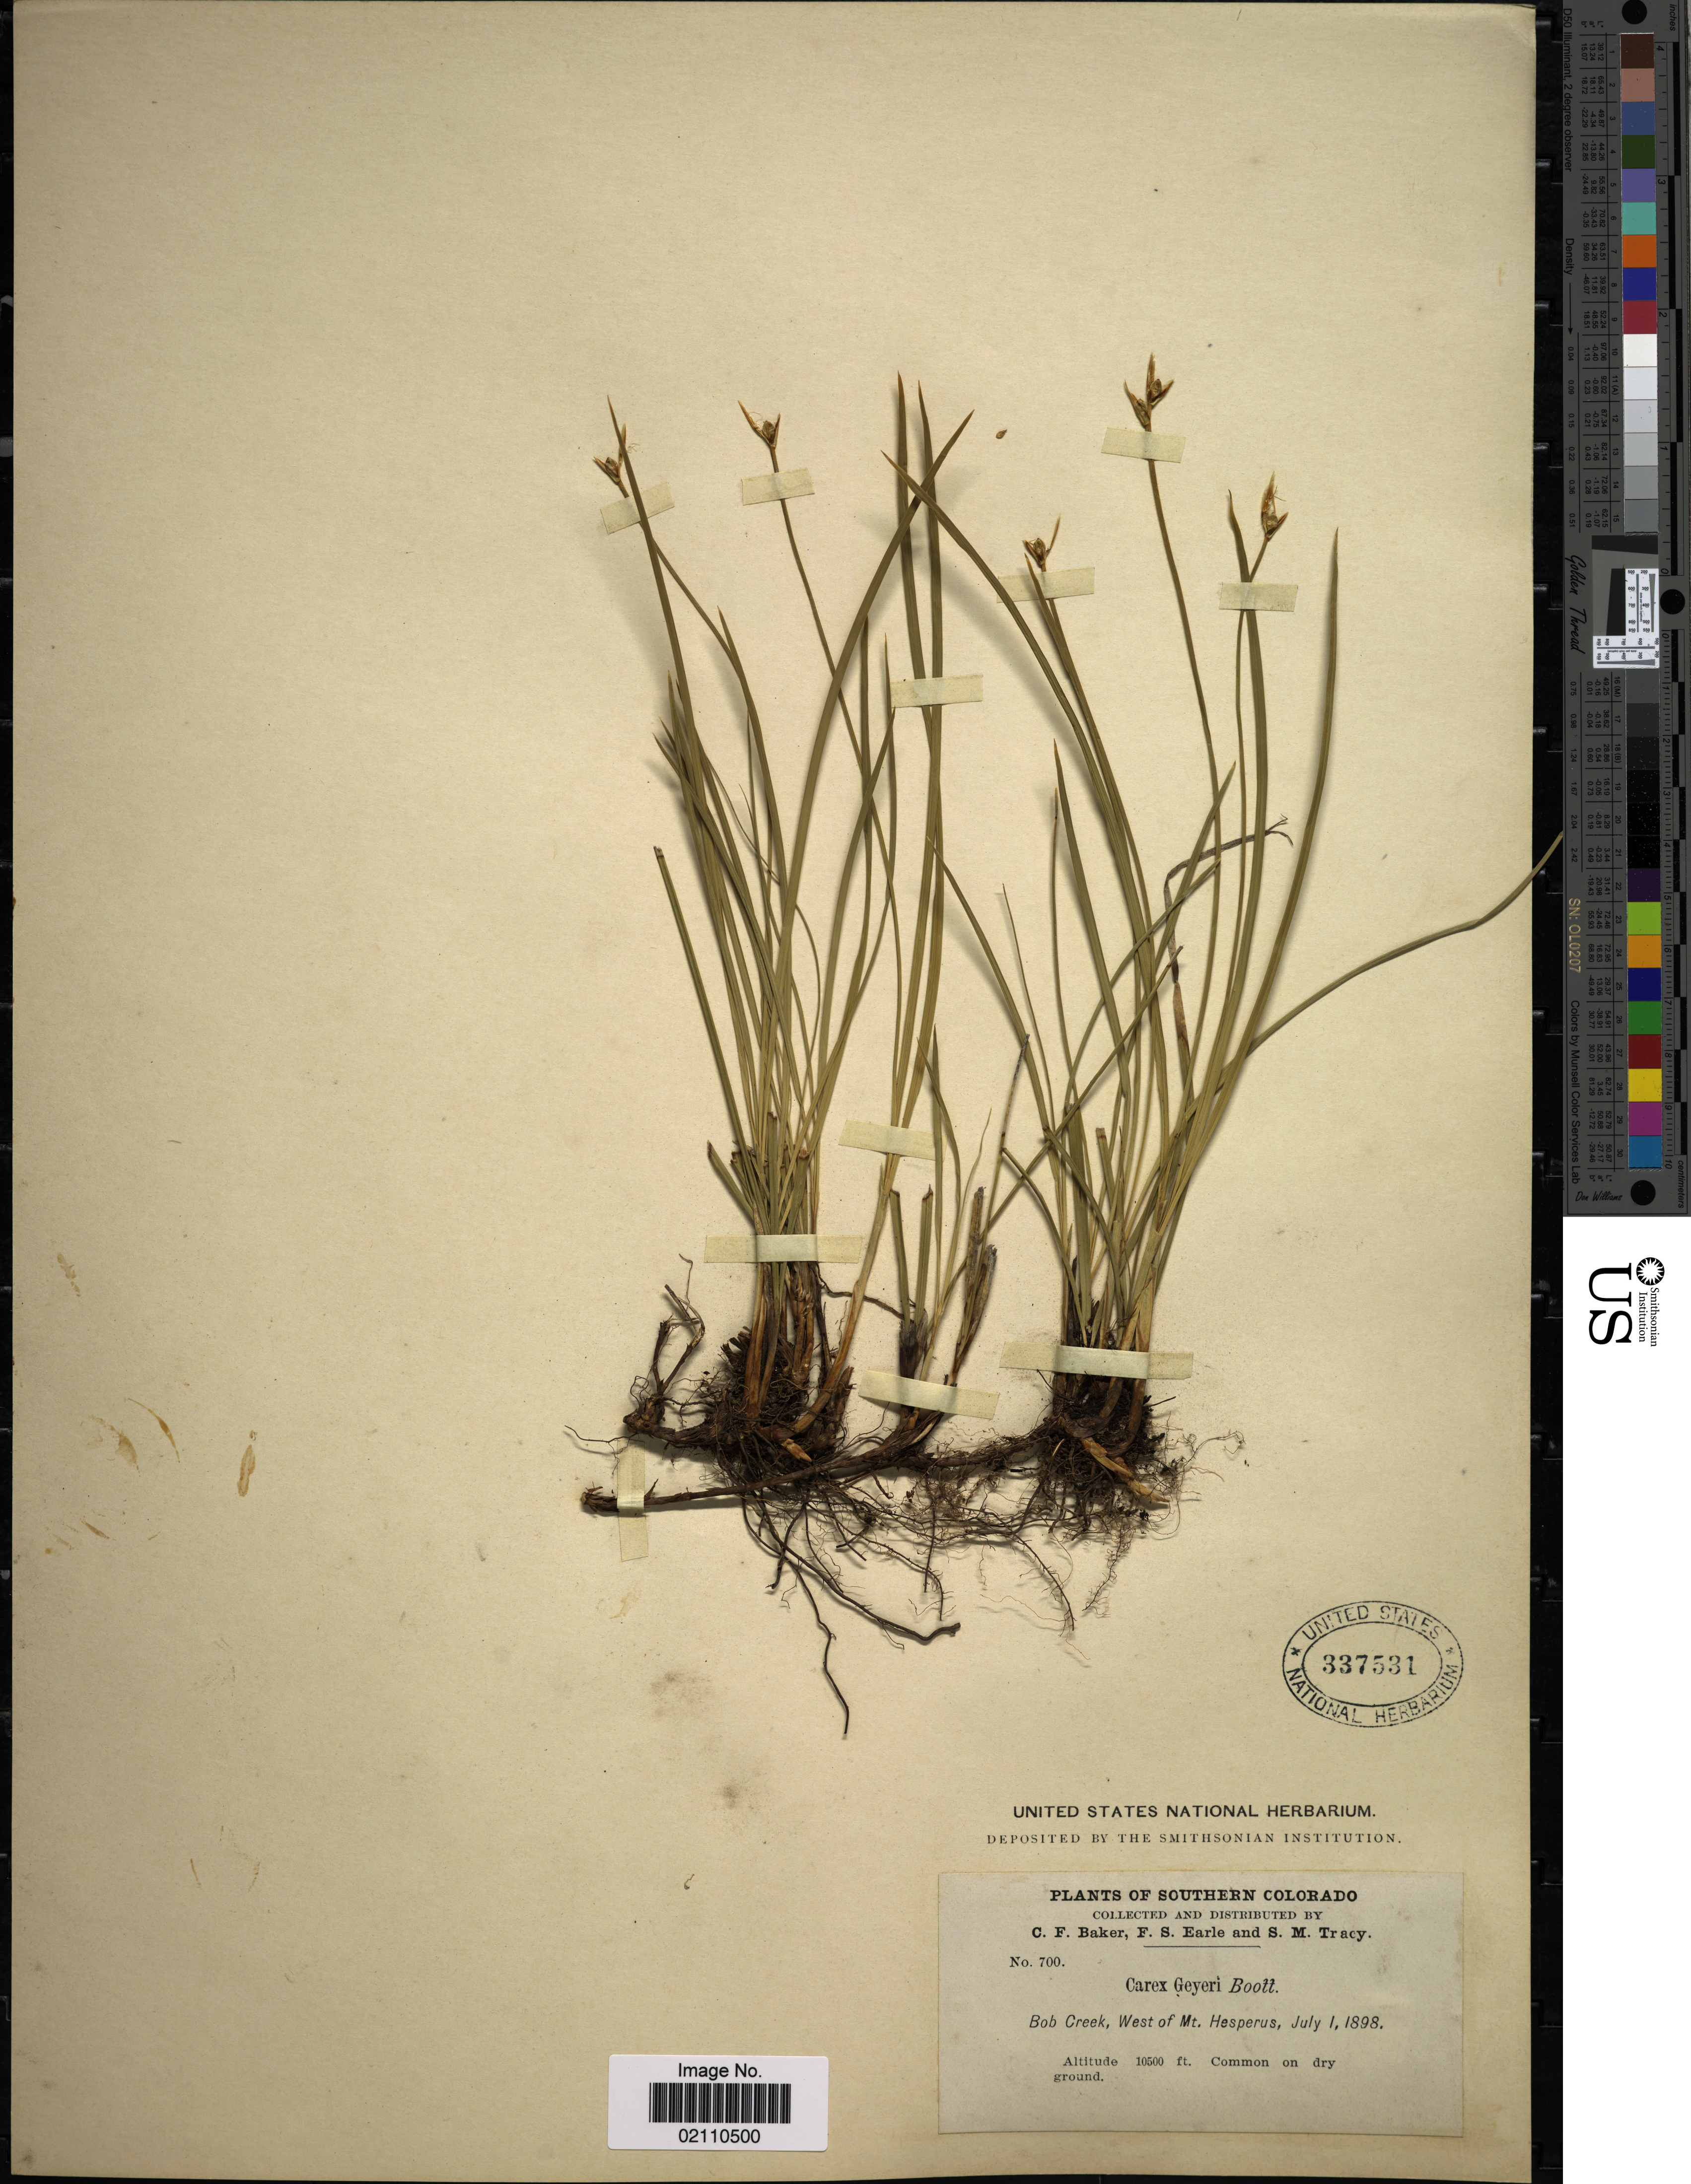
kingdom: Plantae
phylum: Tracheophyta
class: Liliopsida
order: Poales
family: Cyperaceae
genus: Carex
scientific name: Carex geyeri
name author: Boott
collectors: C. F. Baker, F. S. Earle & S. M. Tracy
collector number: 700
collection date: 1898-07-01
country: United States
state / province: Colorado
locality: Southern Colorado, Bob creek, West of Mt. Hesperus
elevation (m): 3200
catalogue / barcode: US 337531